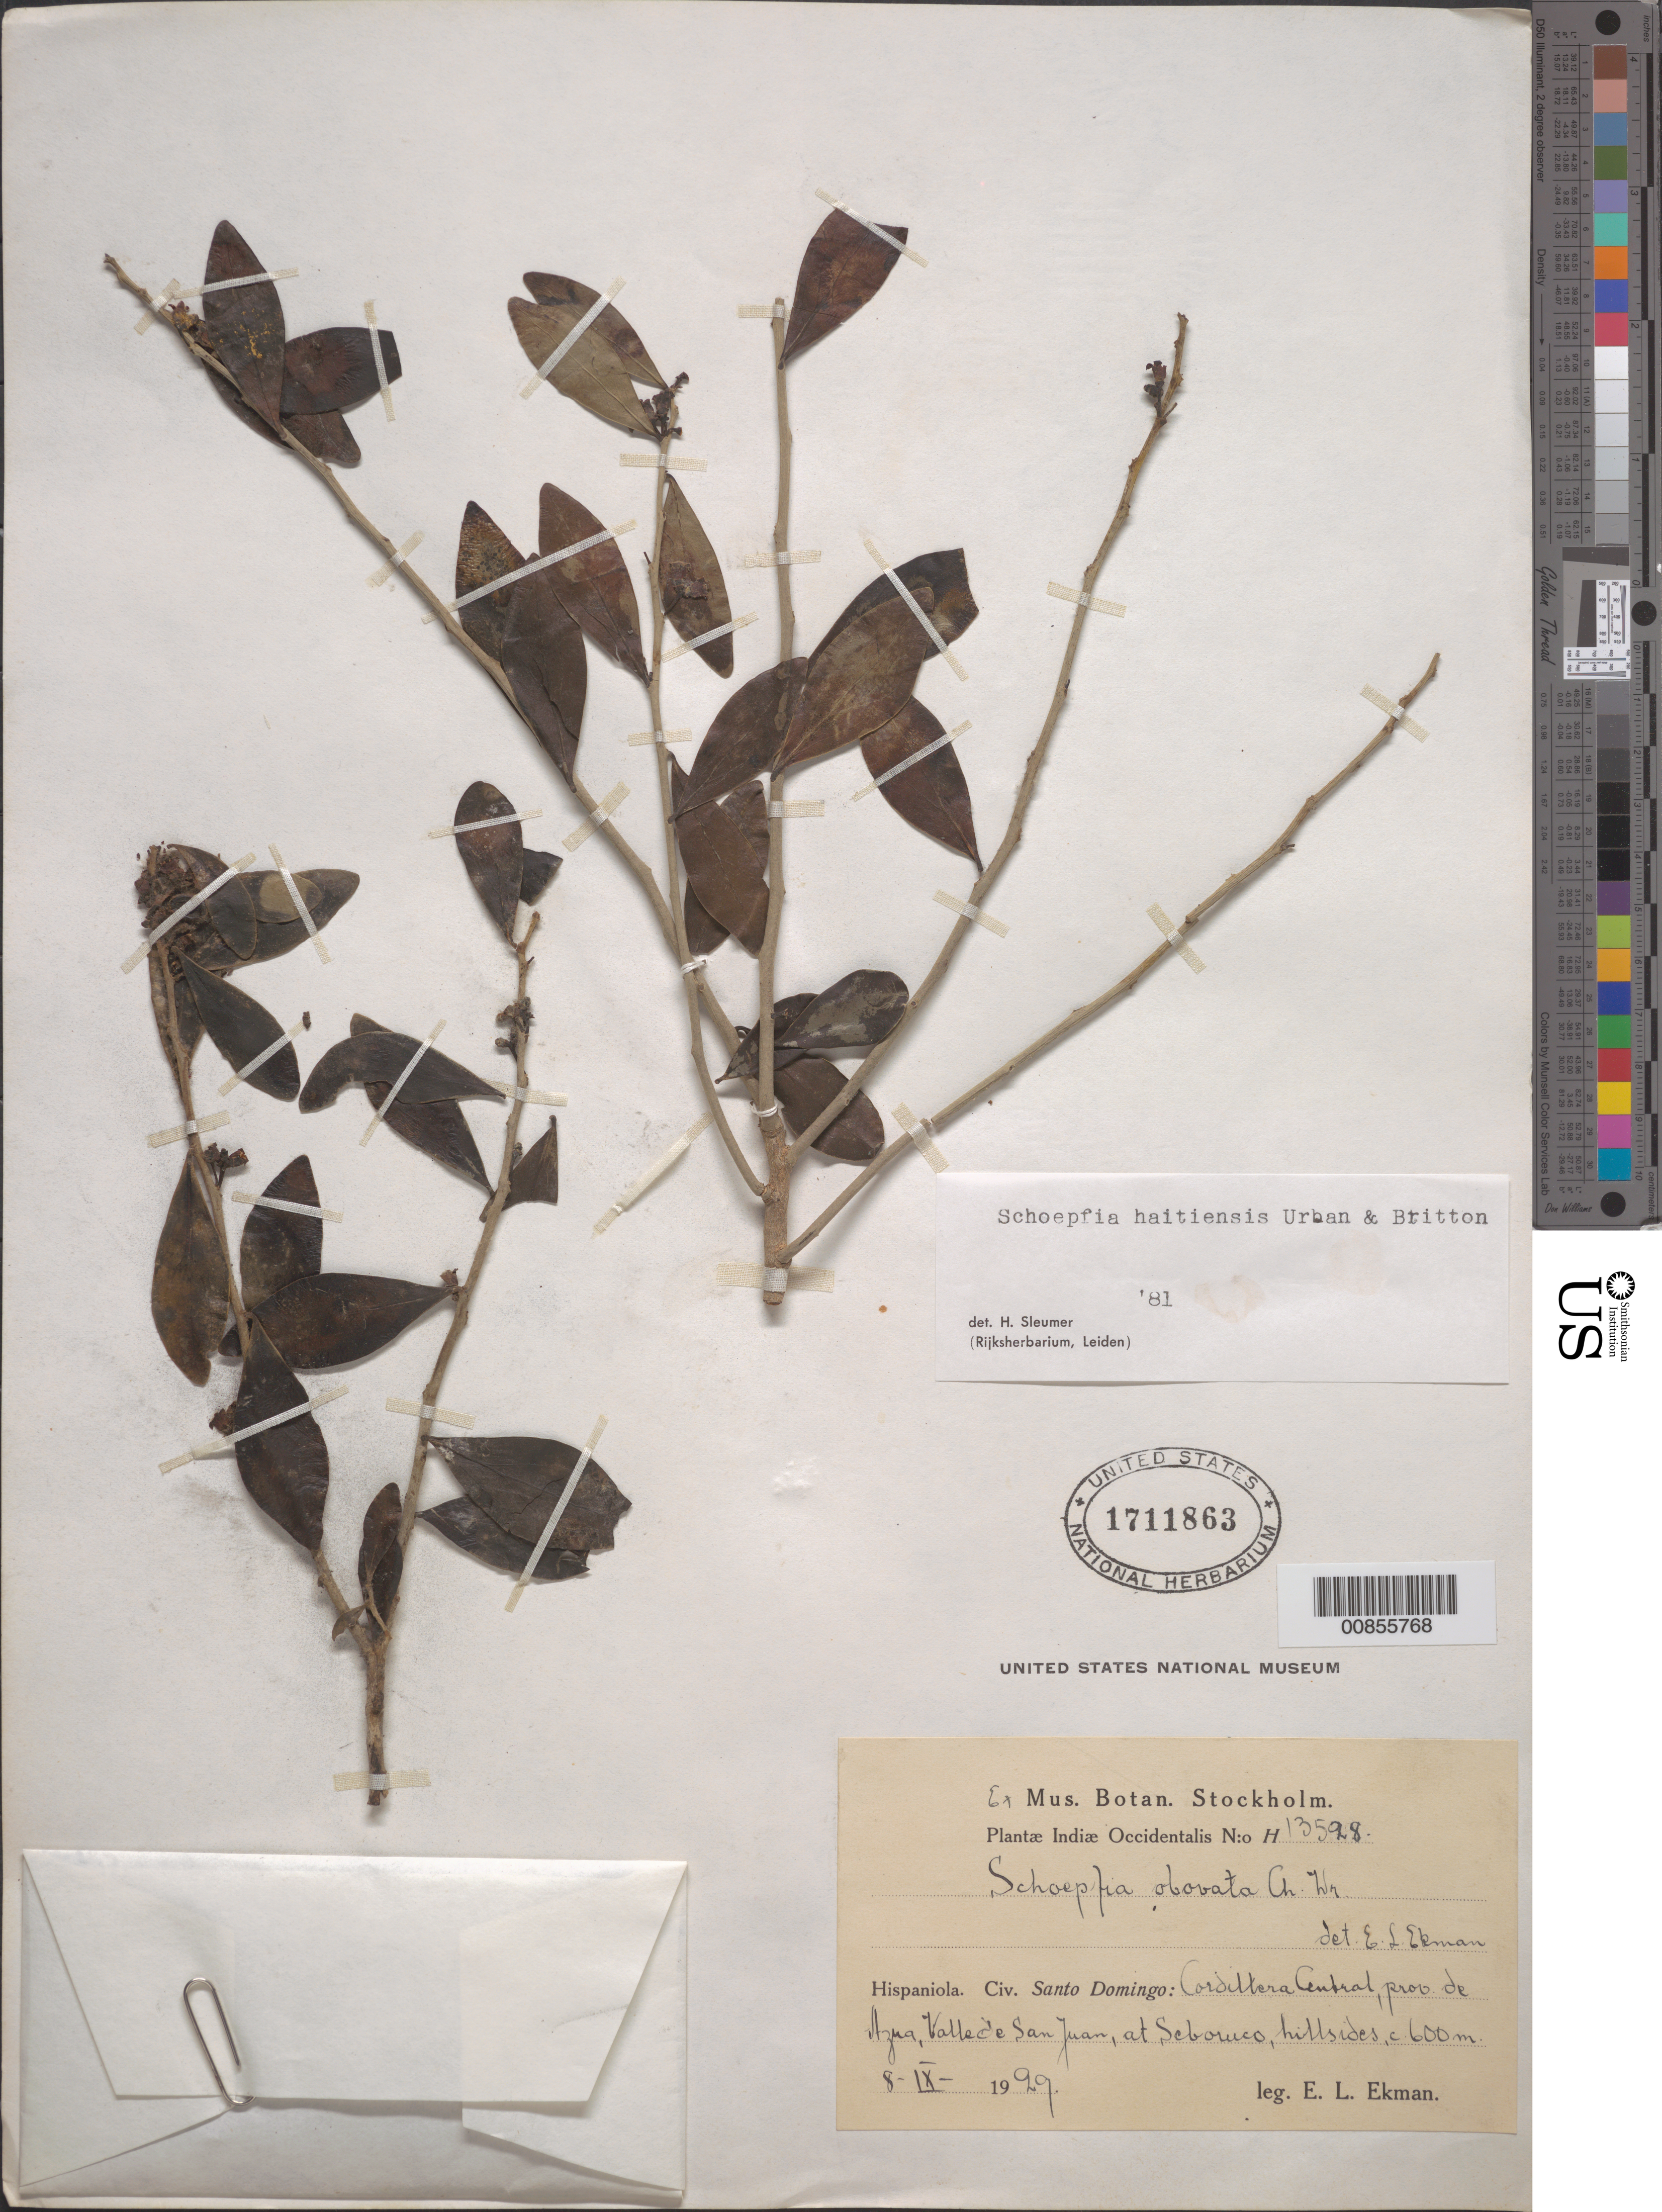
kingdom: Plantae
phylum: Tracheophyta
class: Magnoliopsida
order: Santalales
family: Schoepfiaceae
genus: Schoepfia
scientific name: Schoepfia haitiensis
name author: Urb. & Britton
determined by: Sleumer, H. O.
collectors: E. L. Ekman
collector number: H 13528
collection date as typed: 08 Sep 1929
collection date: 1929-09-08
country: Dominican Republic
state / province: Azua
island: Hispaniola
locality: Cordillera Central, Valle de San Juan, at Seboruco.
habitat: Hillsides.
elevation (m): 600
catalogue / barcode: US 1711863